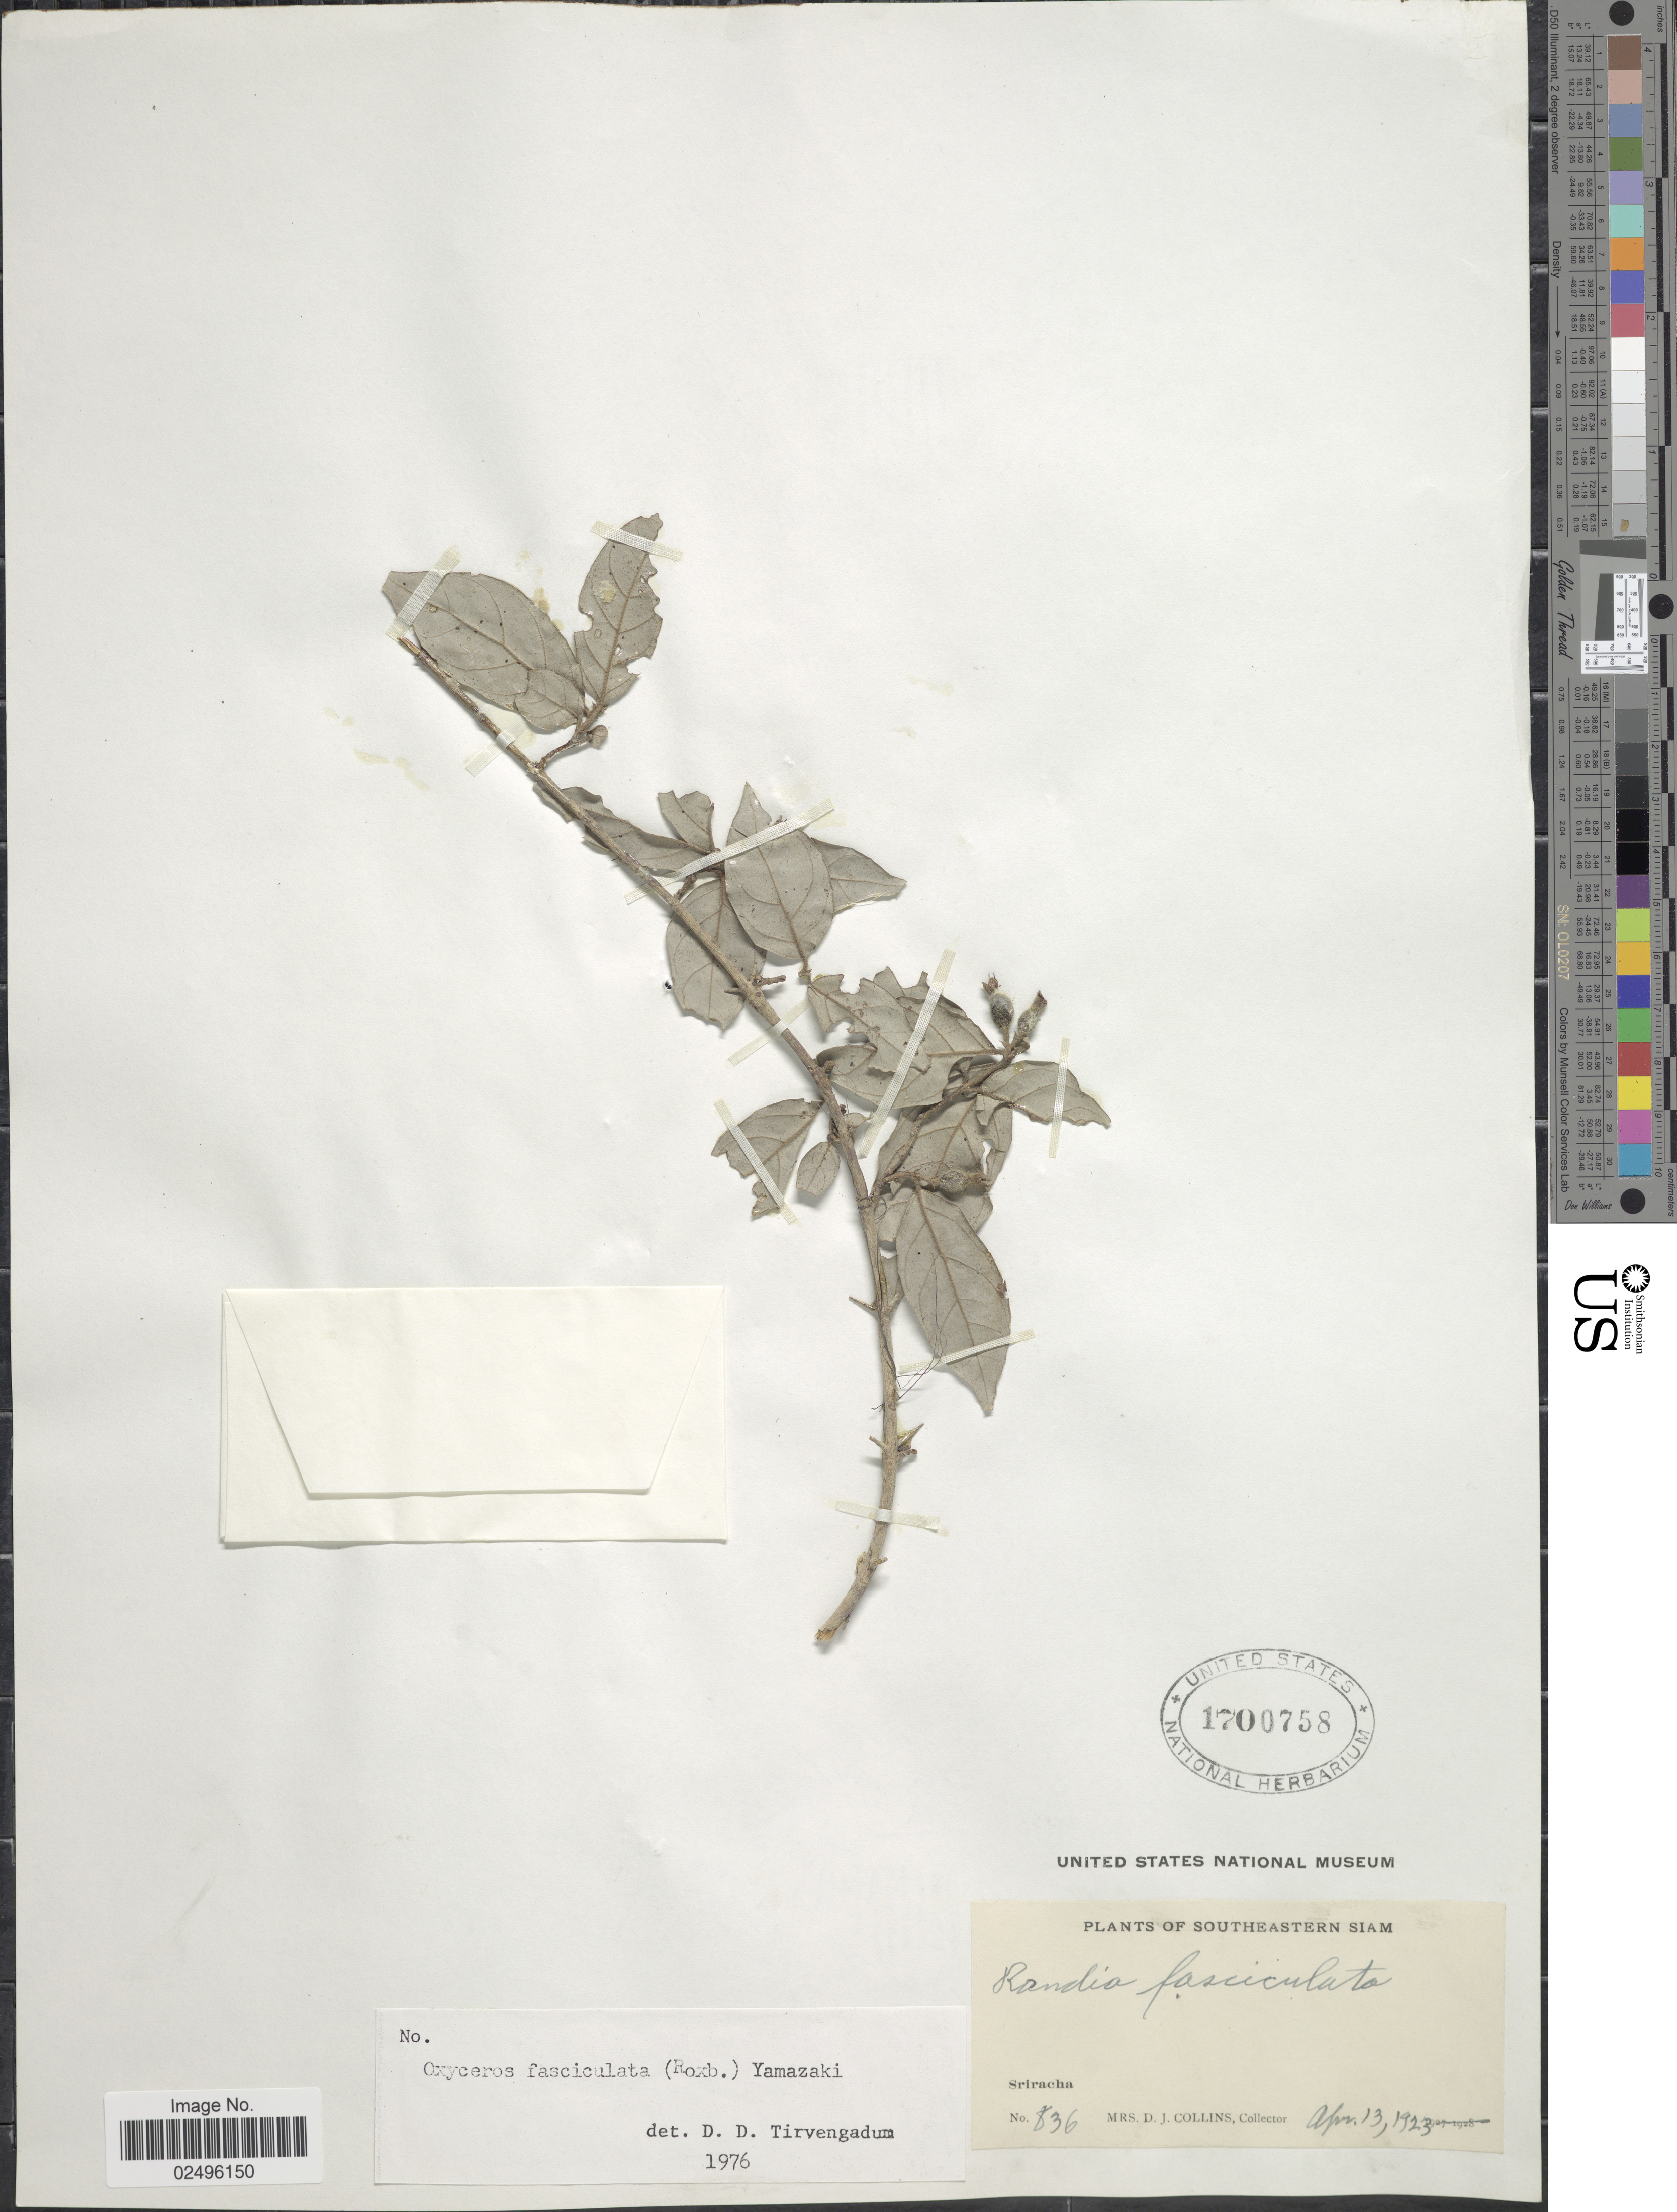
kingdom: Plantae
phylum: Tracheophyta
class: Magnoliopsida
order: Gentianales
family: Rubiaceae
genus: Fagerlindia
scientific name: Fagerlindia armigera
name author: (K. Schum.) Tirveng.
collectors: Mrs. D. J. Collins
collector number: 836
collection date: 1923-04-13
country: Thailand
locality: Southeastern Siam, Sriracha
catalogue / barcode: US 1700758